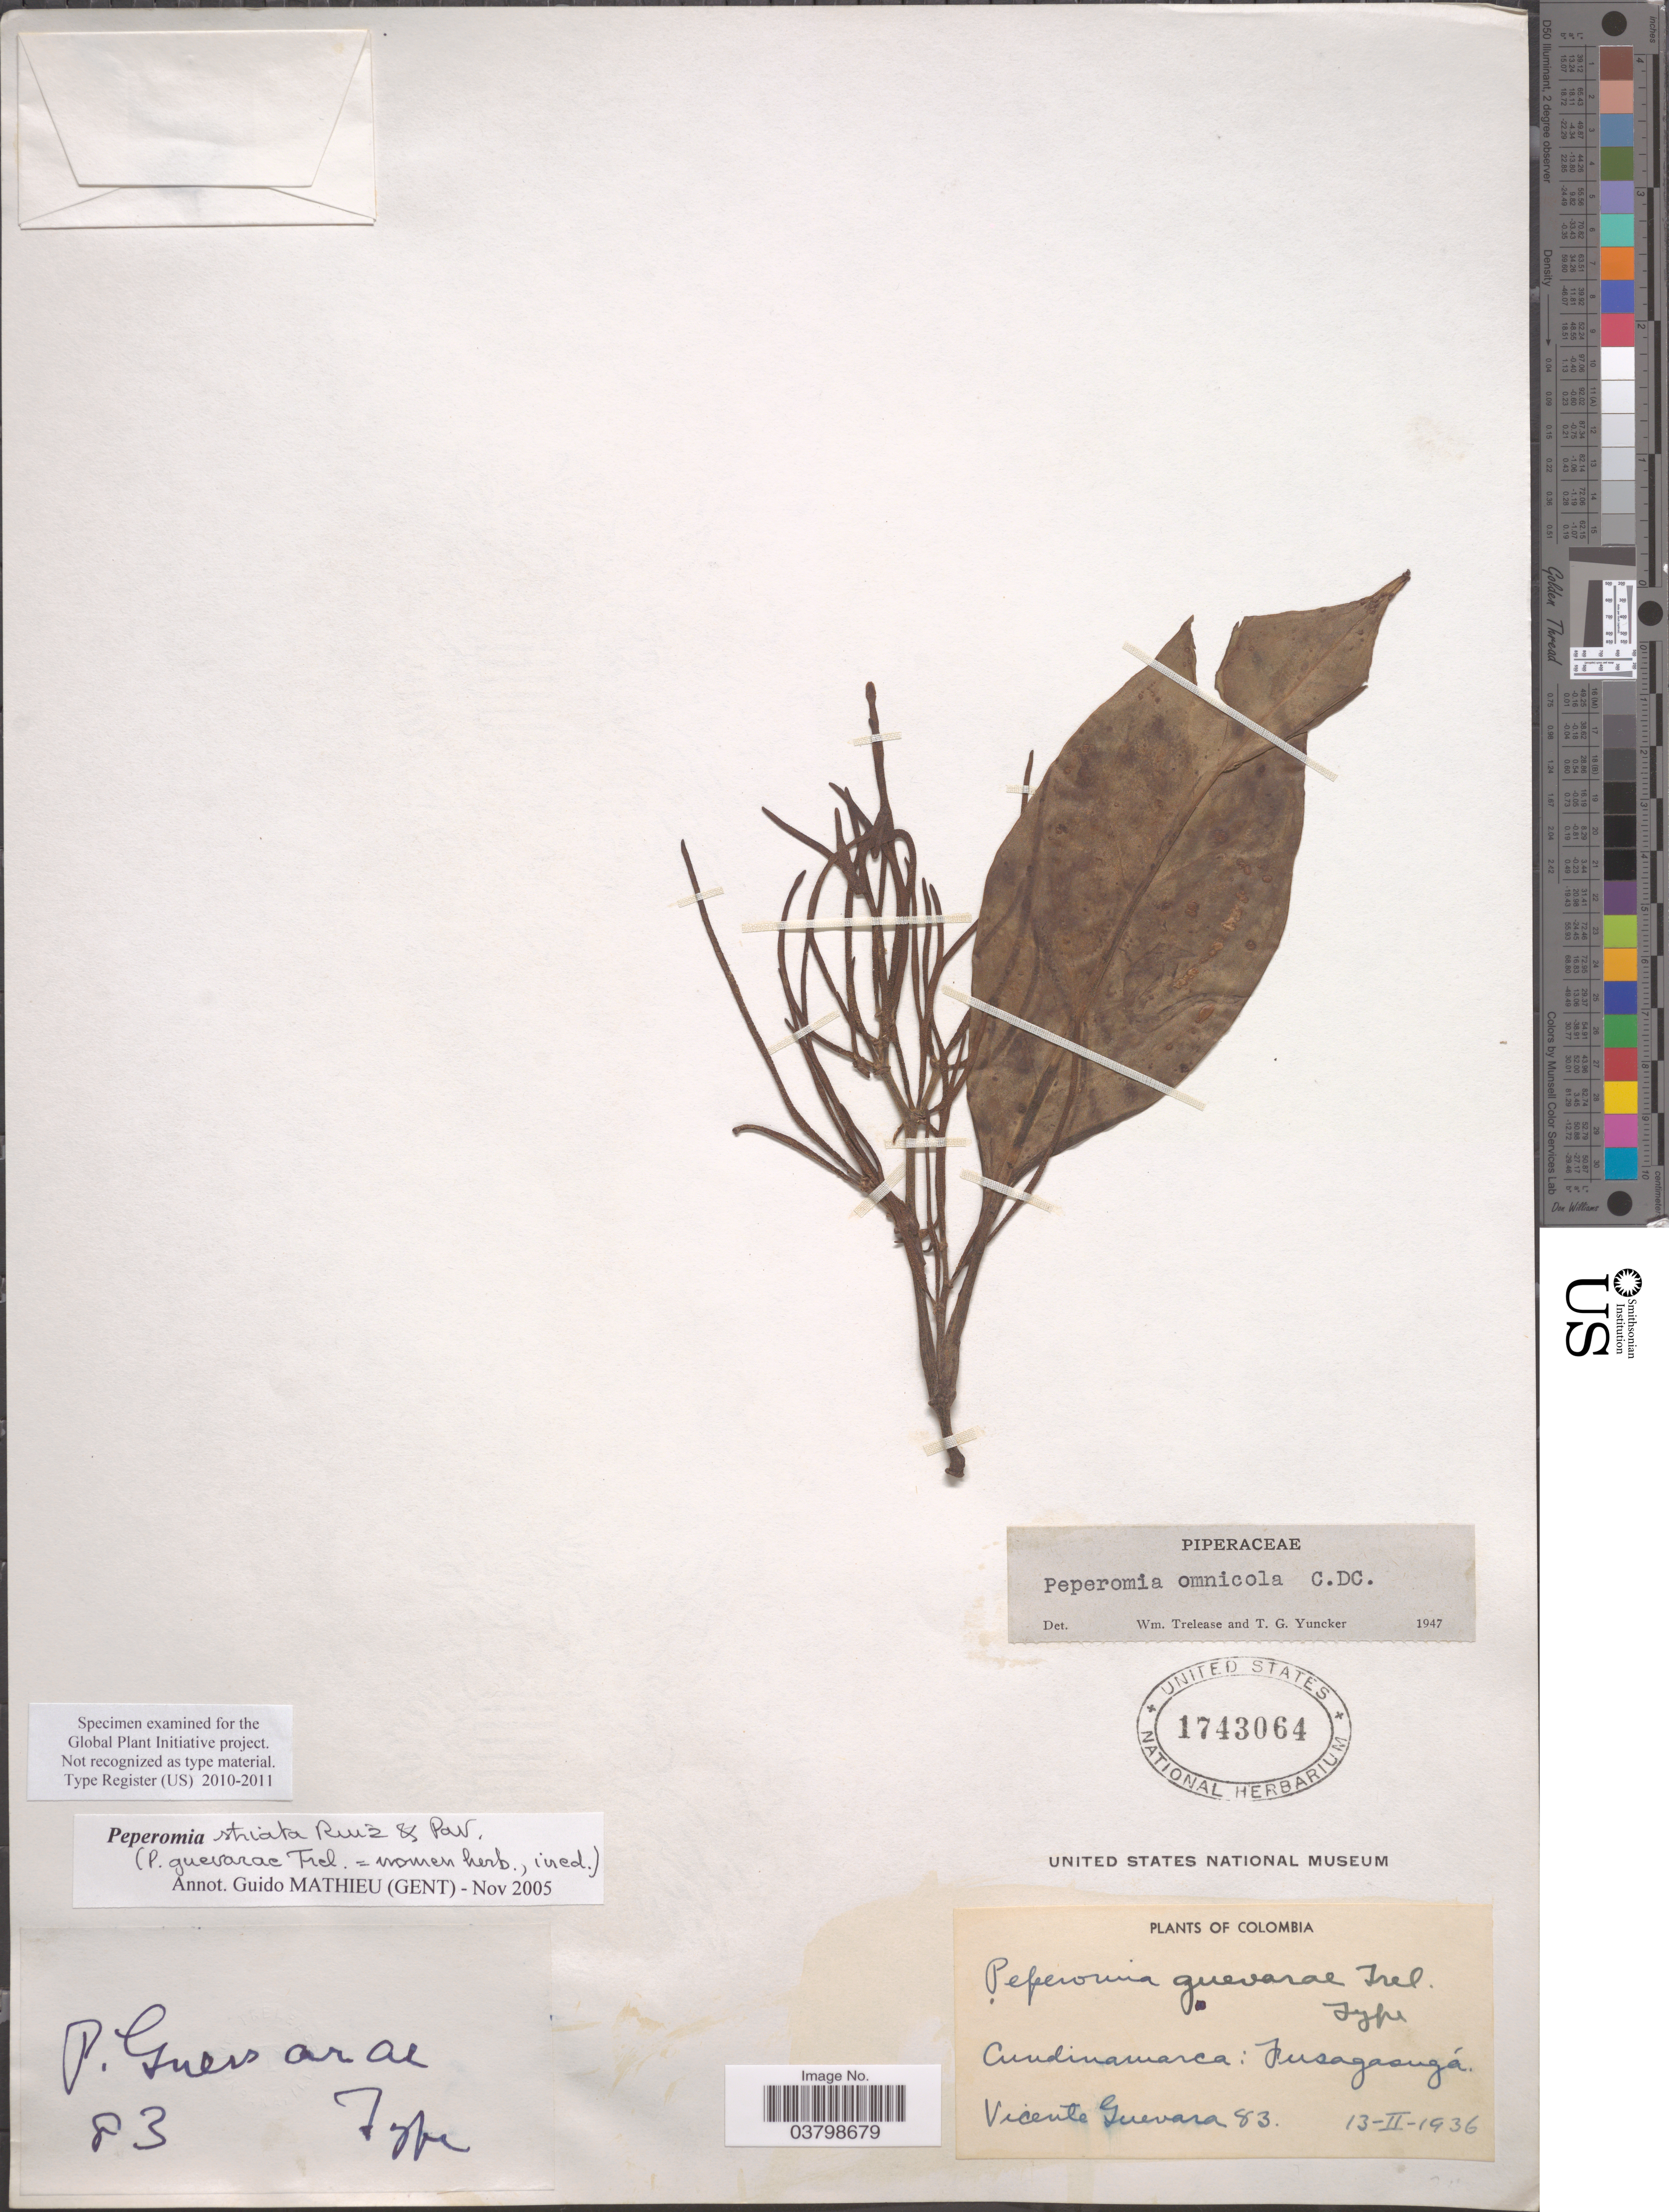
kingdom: Plantae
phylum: Tracheophyta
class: Magnoliopsida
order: Piperales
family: Piperaceae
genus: Peperomia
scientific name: Peperomia striata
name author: Ruiz & Pav.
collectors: V. Guevara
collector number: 83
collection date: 1936-02-13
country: Colombia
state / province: Cundinamarca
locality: Fusagasugá.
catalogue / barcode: US 1743064